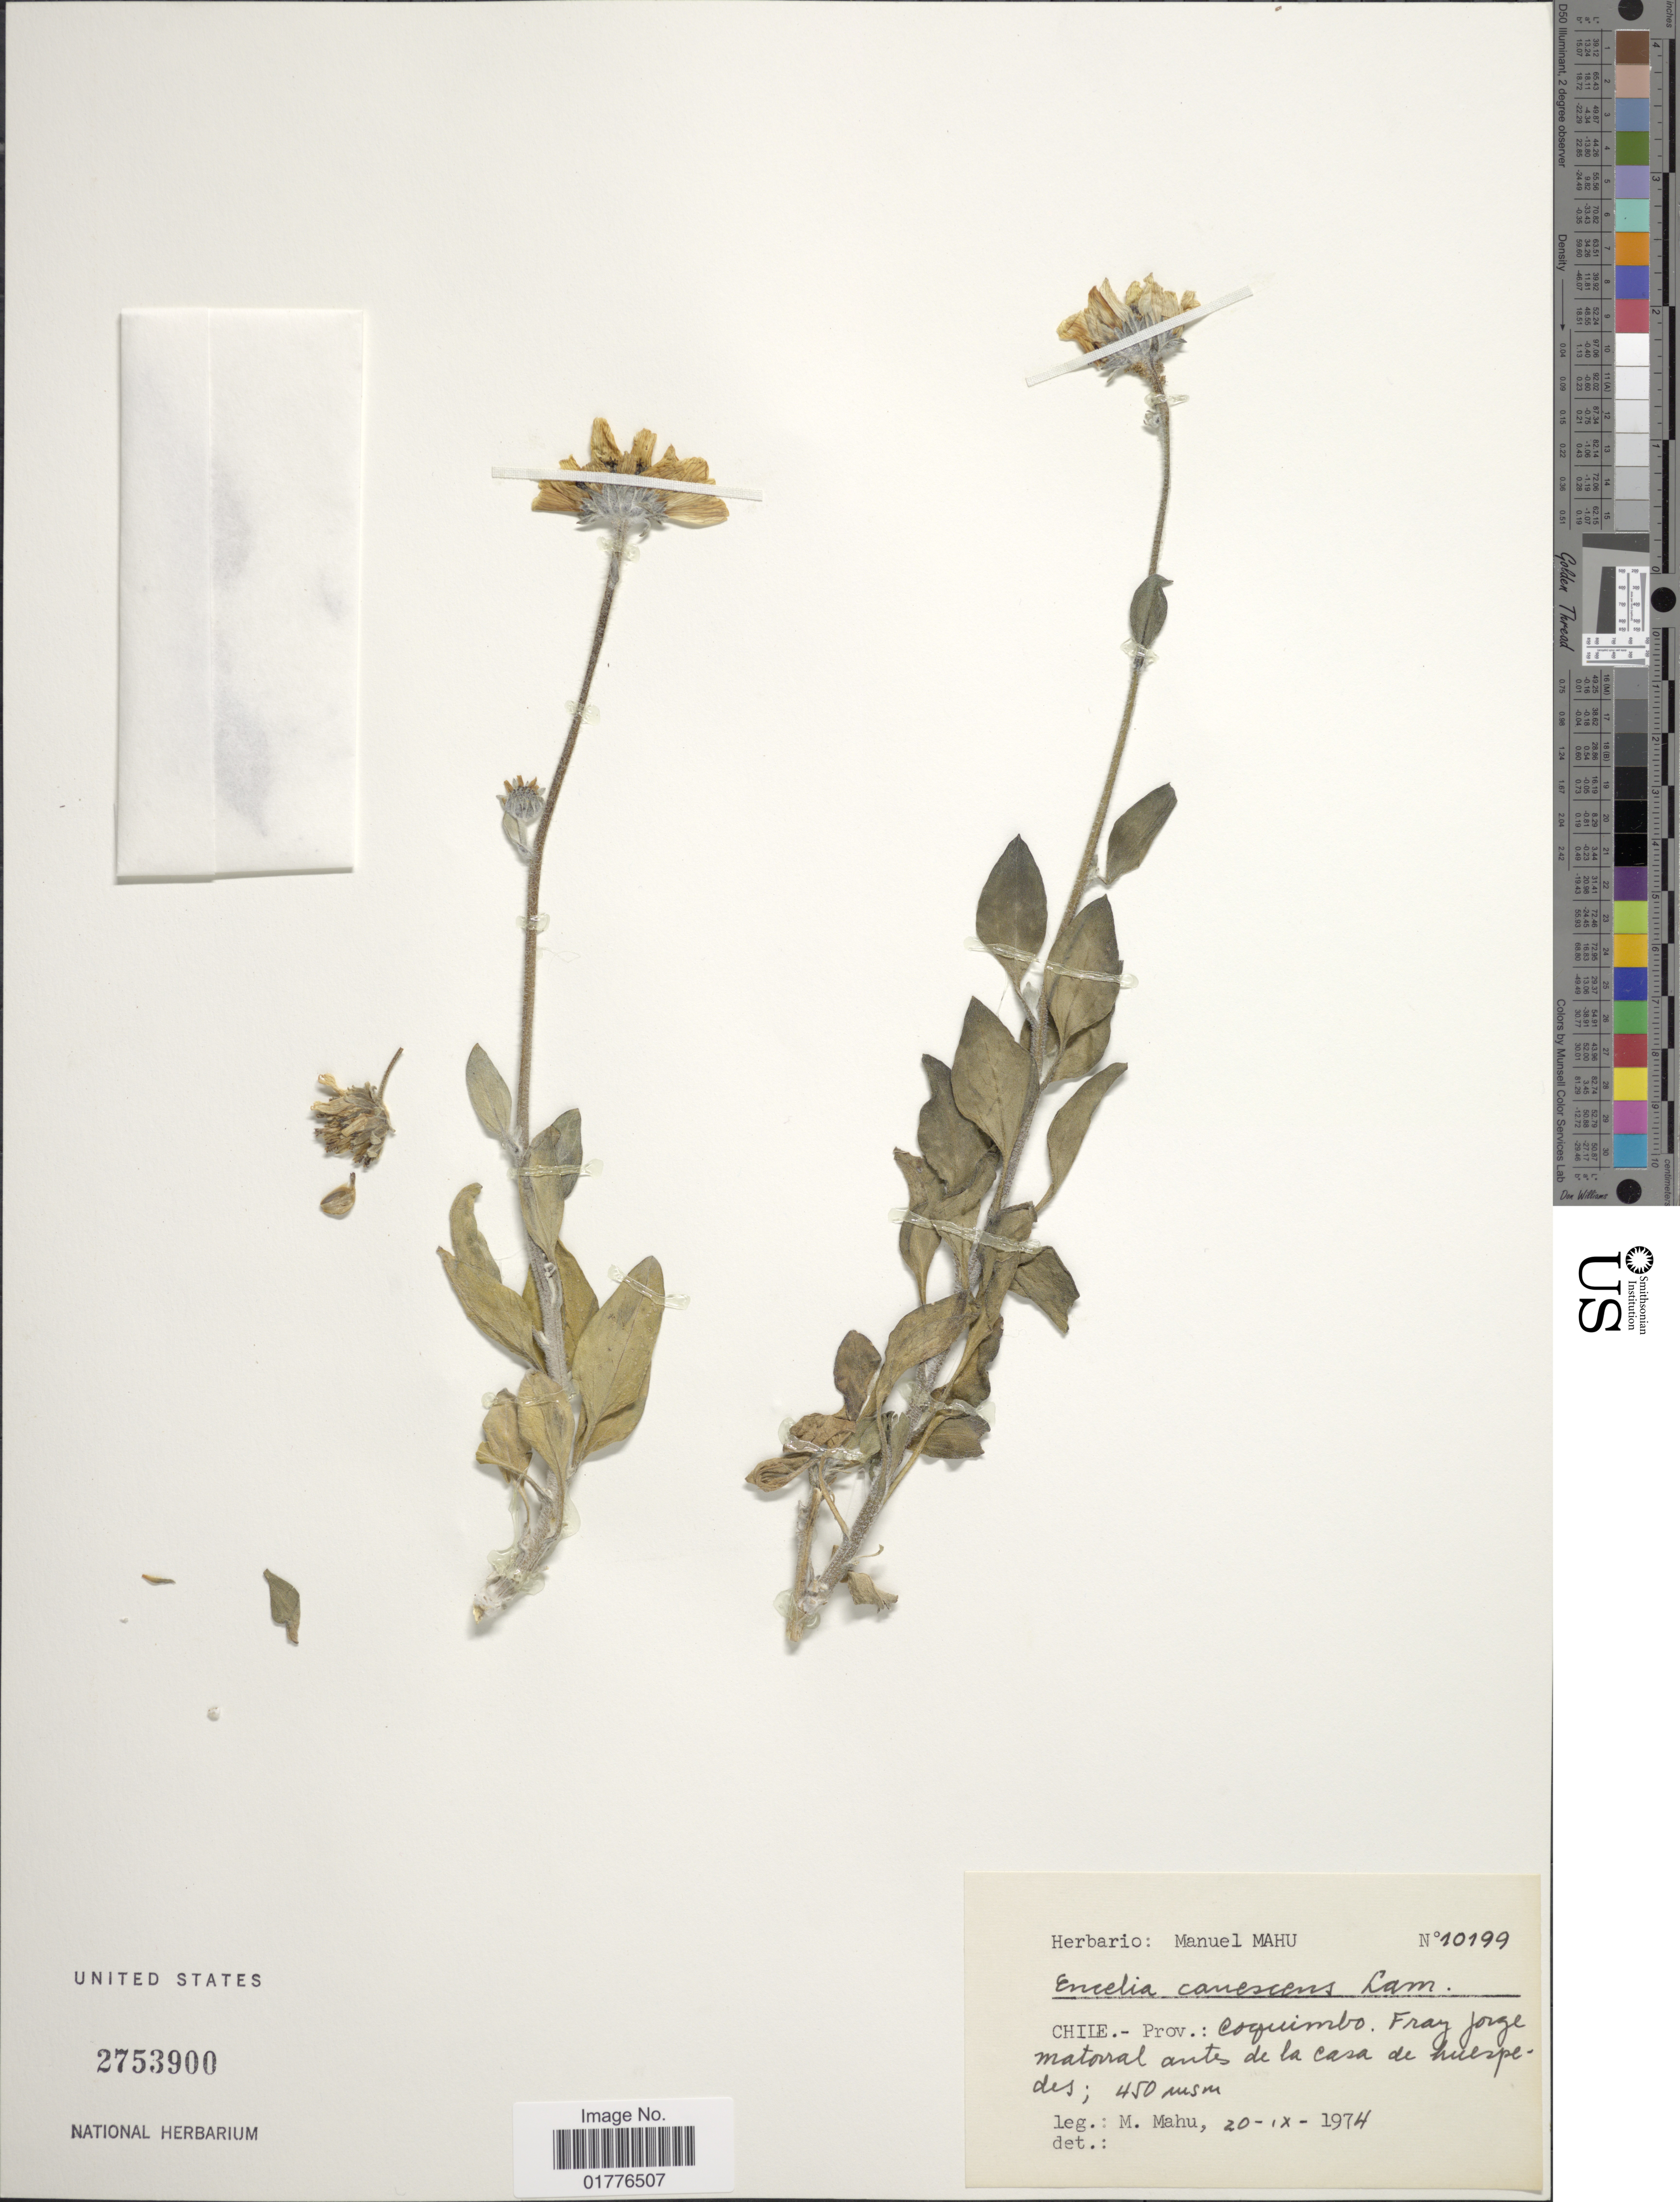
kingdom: Plantae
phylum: Tracheophyta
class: Magnoliopsida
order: Asterales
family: Asteraceae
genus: Encelia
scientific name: Encelia canescens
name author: Lam.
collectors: M. Mahu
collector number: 10199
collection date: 1974-09-20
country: Chile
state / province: Coquimbo (IV)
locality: Antes de la casa de huespedes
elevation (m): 450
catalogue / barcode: US 2753900